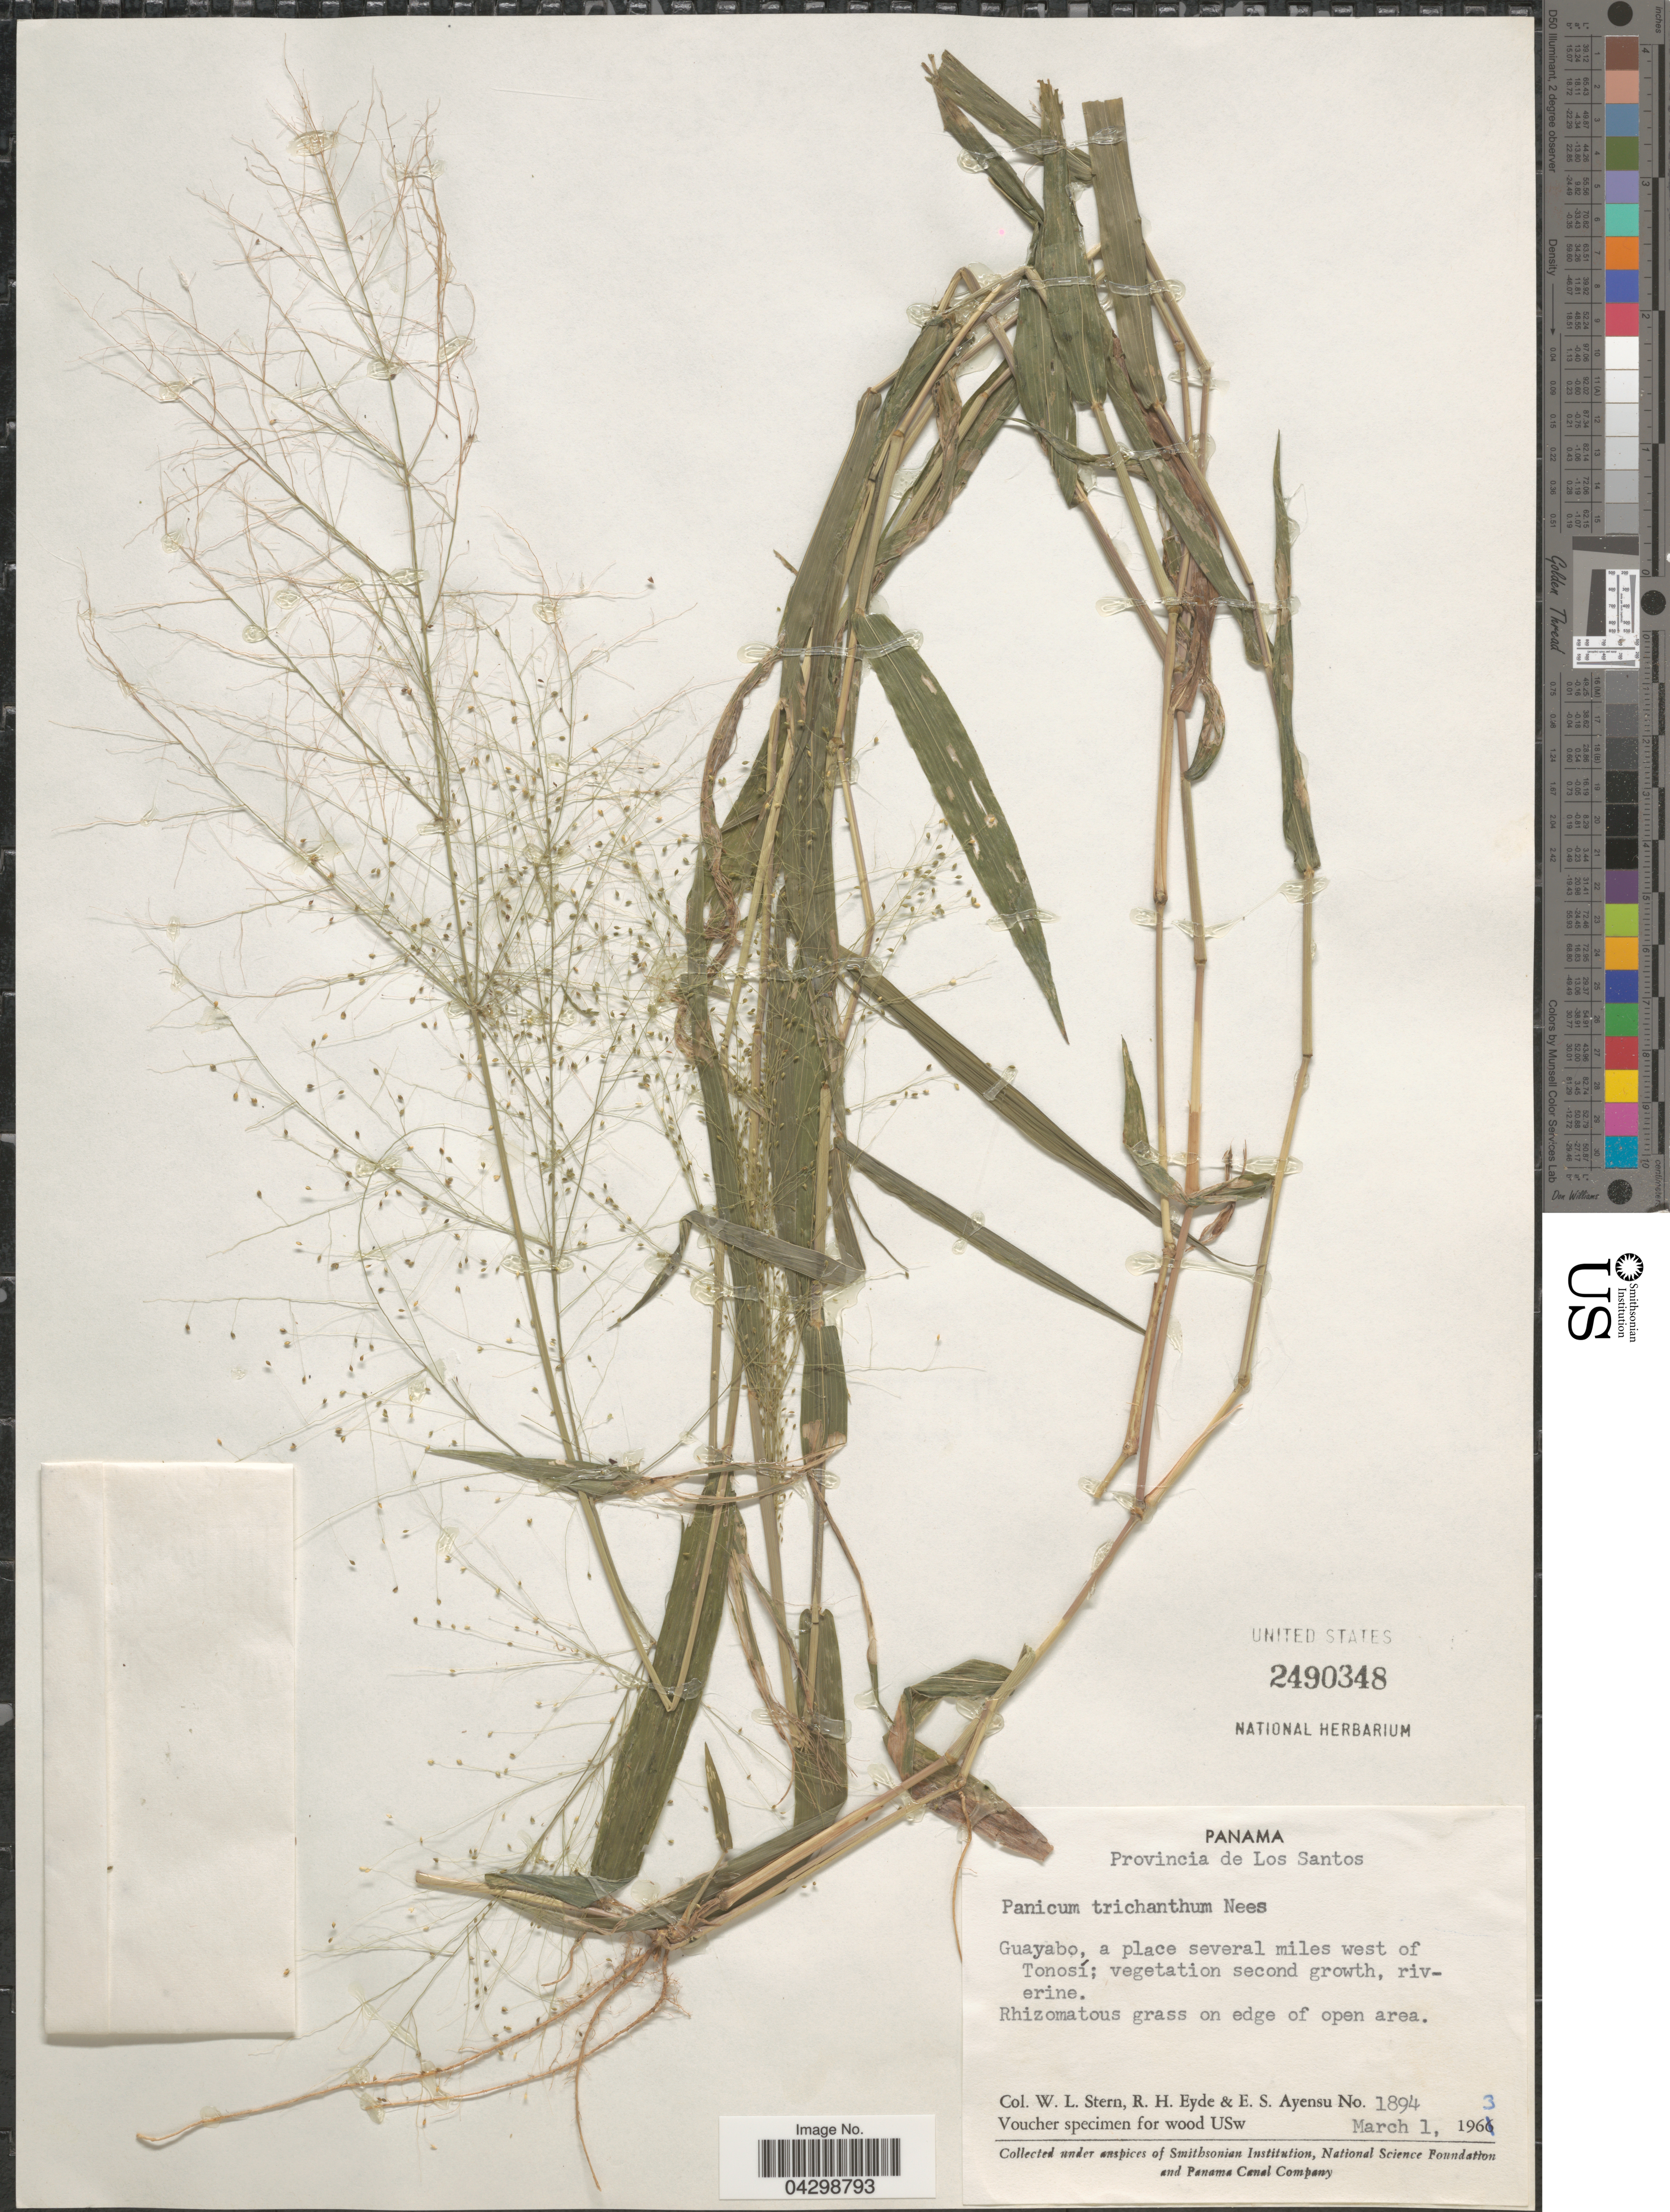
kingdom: Plantae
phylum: Tracheophyta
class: Liliopsida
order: Poales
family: Poaceae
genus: Panicum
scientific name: Panicum trichanthum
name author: Nees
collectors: W. L. Stern, R. H. Eyde & E. S. Ayensu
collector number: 1894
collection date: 1963-03-01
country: Panama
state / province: Los Santos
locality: Guayabo, a place several miles west of Tonosí.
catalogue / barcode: US 2490348